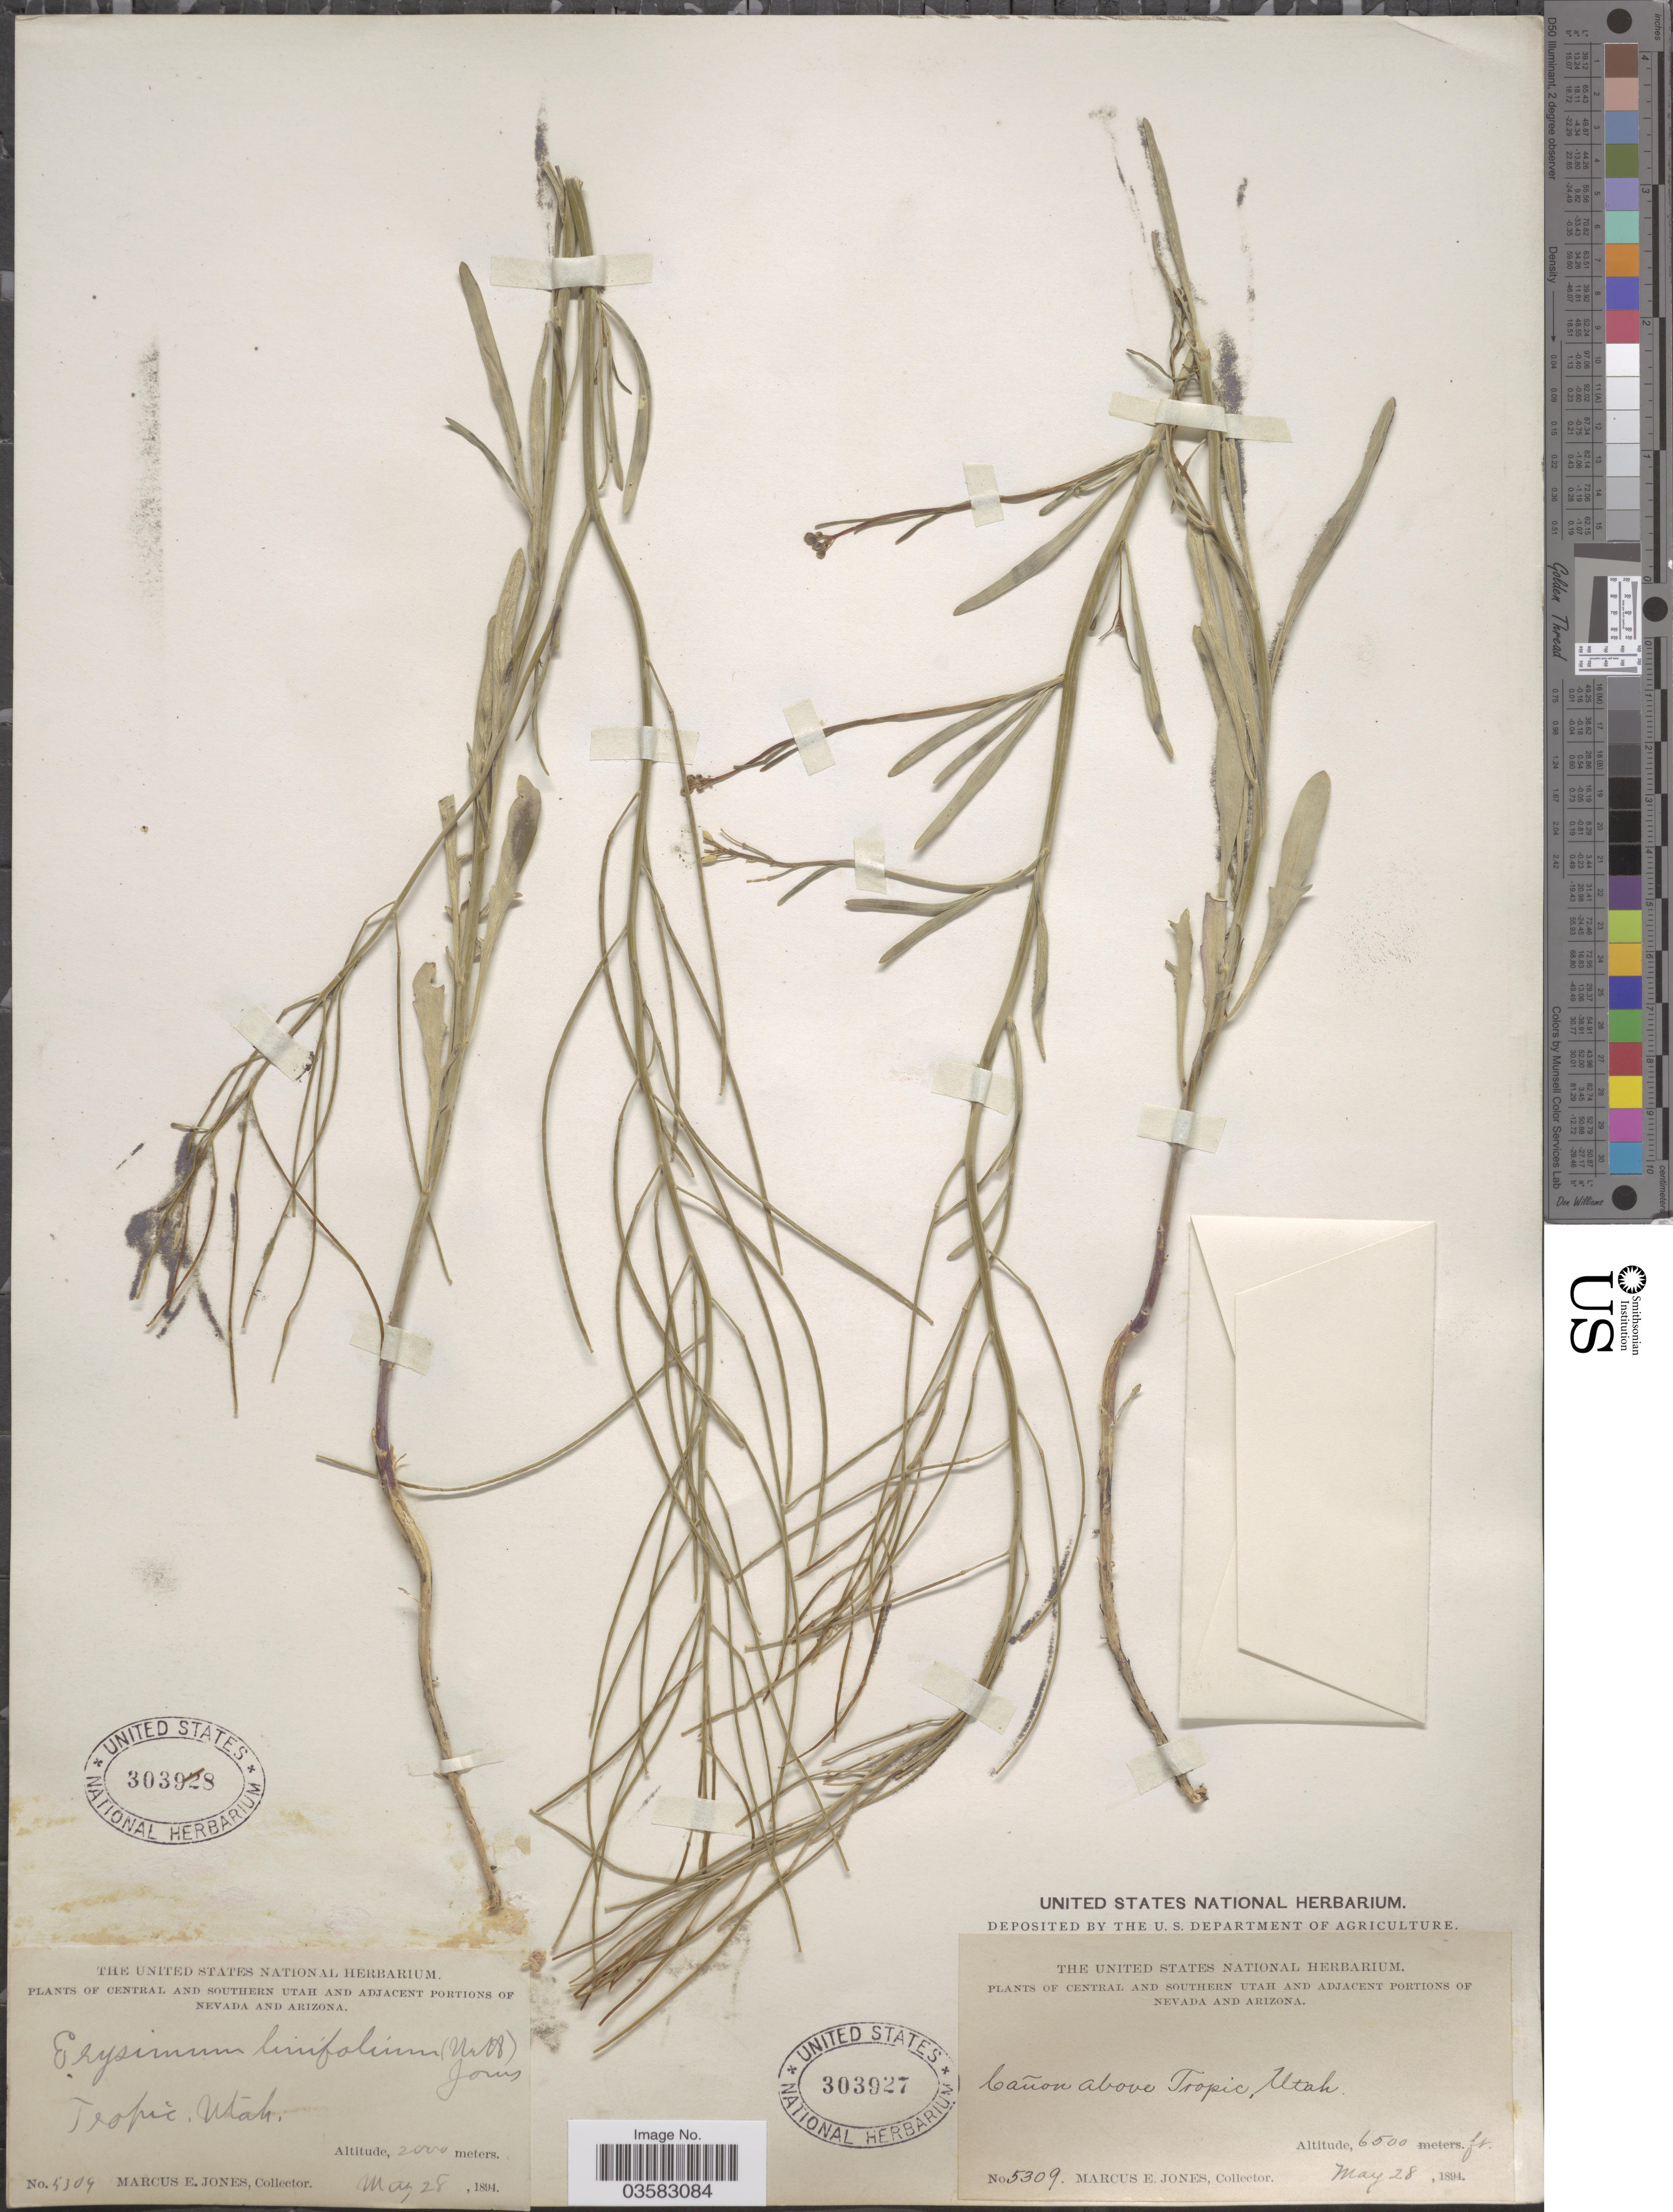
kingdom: Plantae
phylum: Tracheophyta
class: Magnoliopsida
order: Brassicales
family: Brassicaceae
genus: Sisymbrium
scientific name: Sisymbrium linifolium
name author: (Nutt.) Nutt. ex Torr. & A. Gray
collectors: M. E. Jones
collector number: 5309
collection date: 1894-05-28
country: United States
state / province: Utah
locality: Central and Southern Utah. Cañon above Tropic.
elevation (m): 1981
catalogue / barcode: US 303927-2